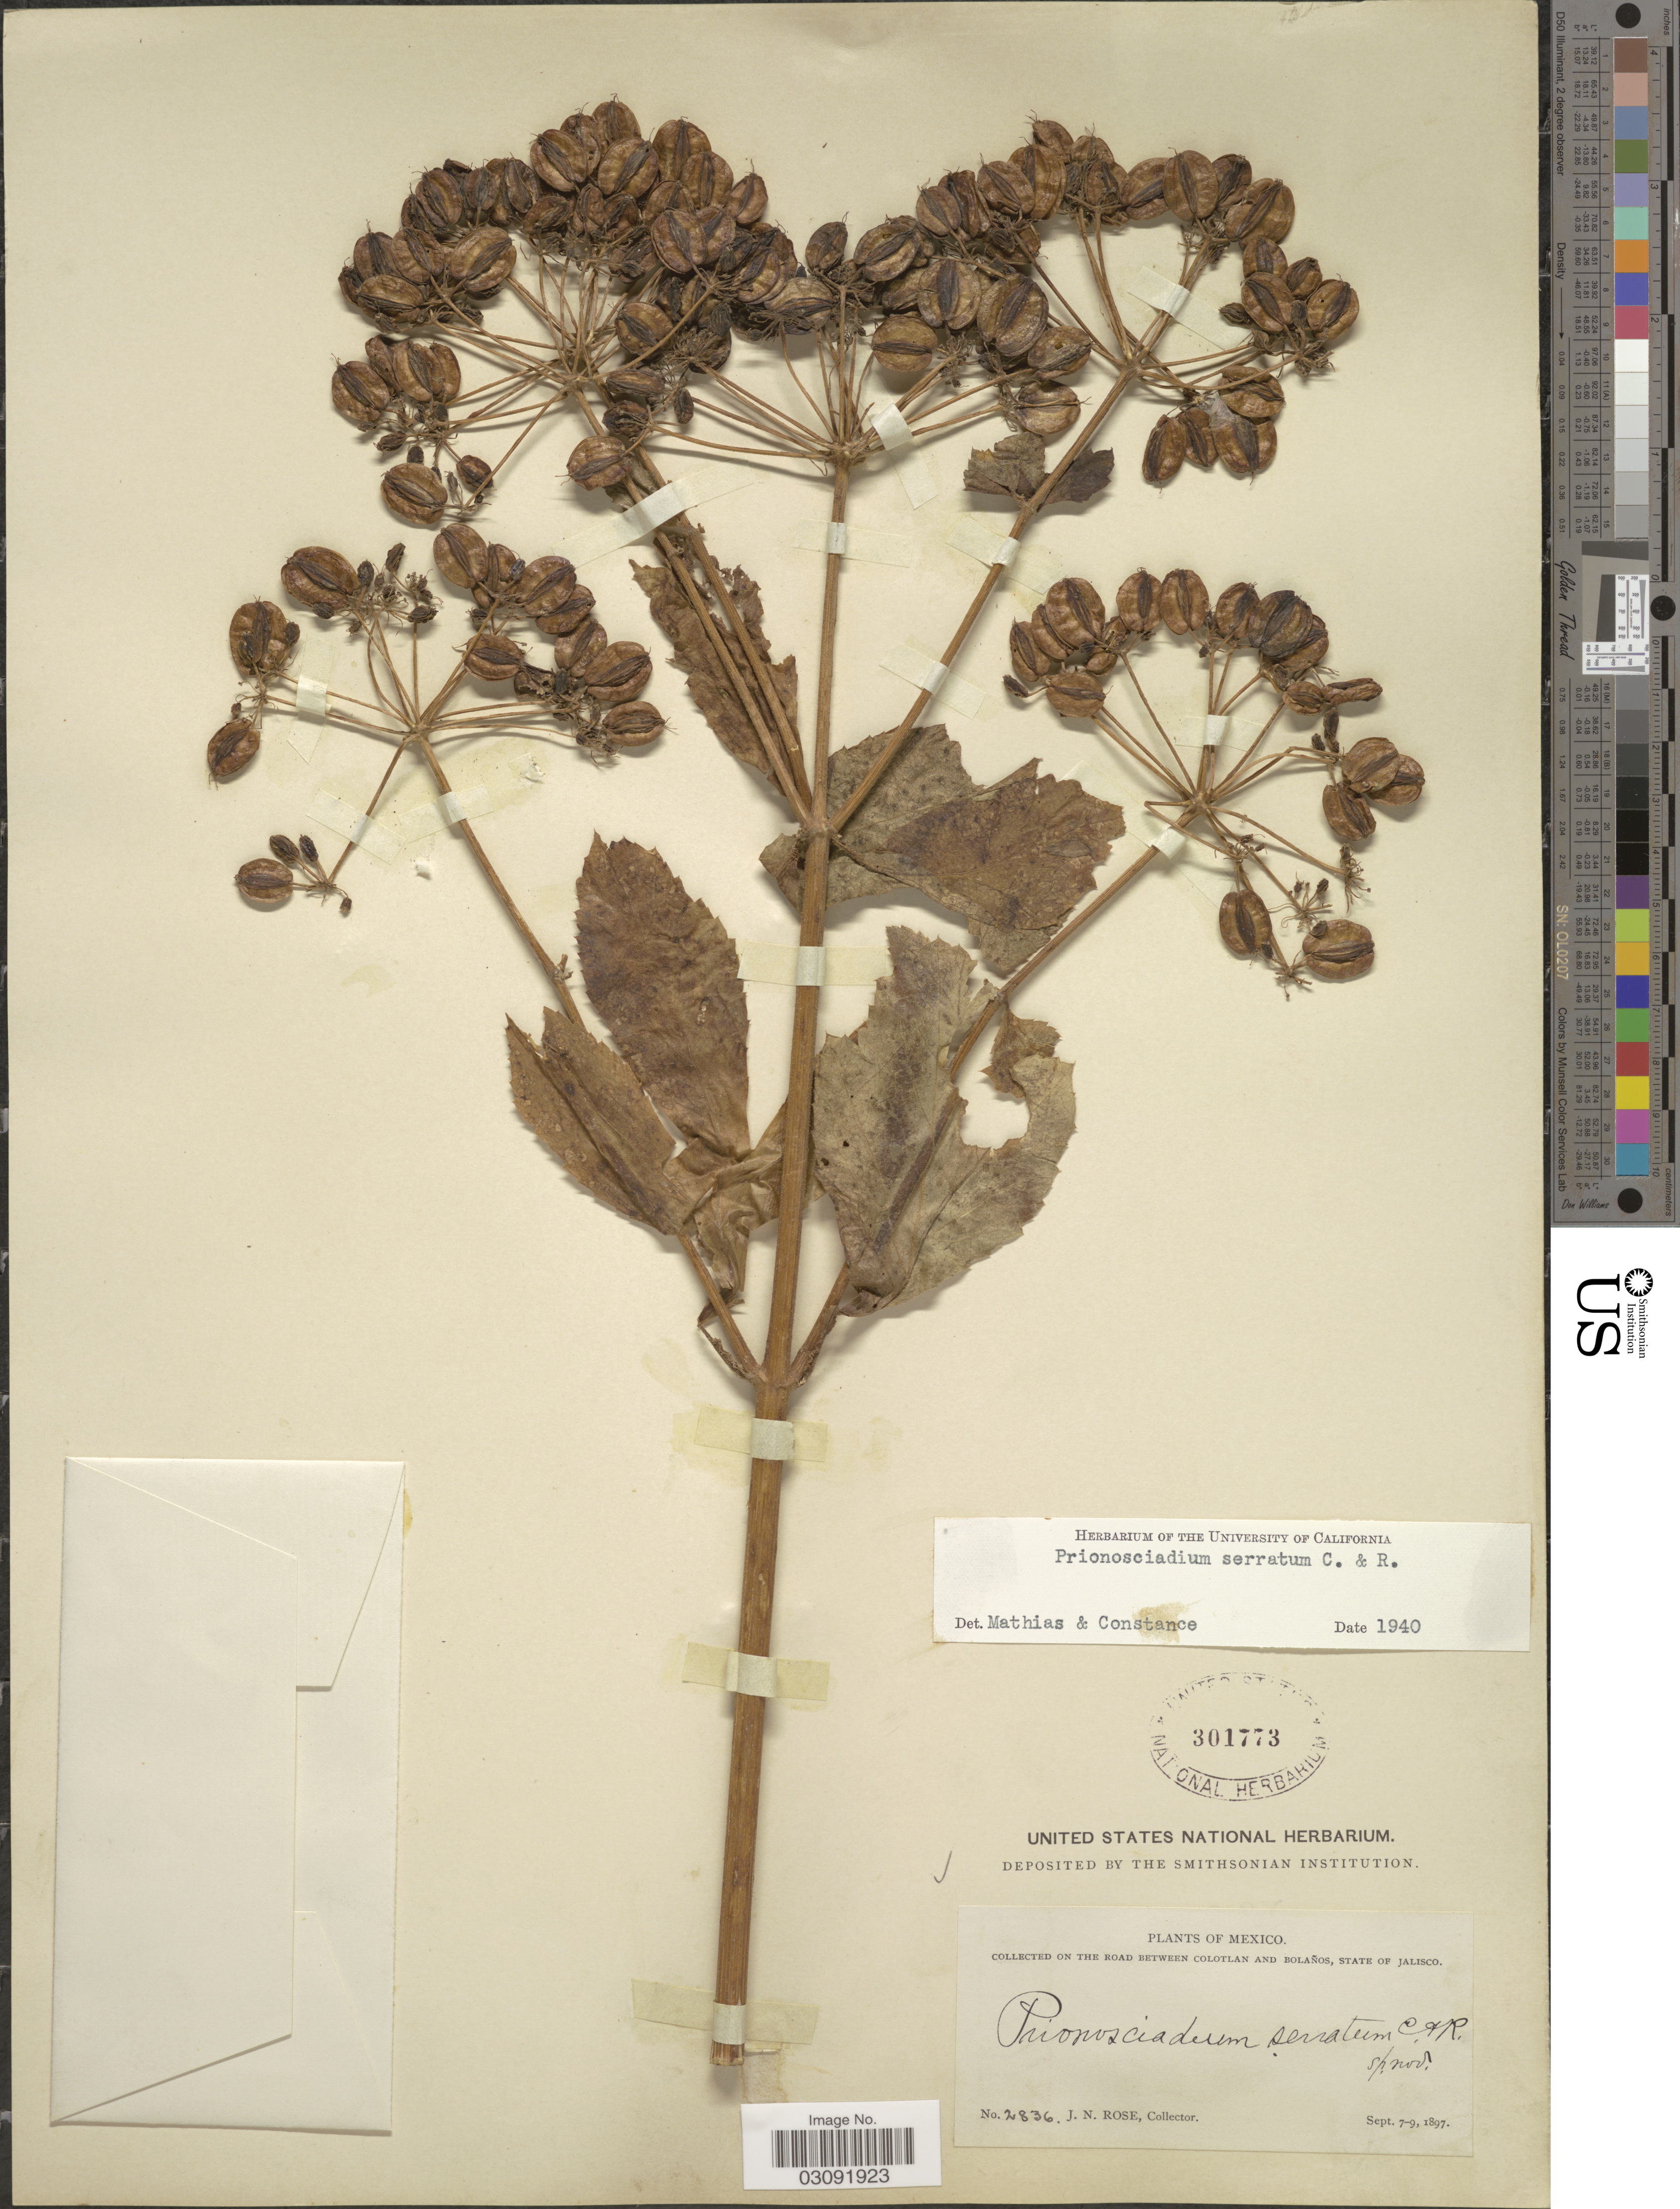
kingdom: Plantae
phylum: Tracheophyta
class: Magnoliopsida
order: Apiales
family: Apiaceae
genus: Prionosciadium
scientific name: Prionosciadium serratum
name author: J.M. Coult. & Rose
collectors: J. N. Rose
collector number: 2836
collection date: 1897-09-07/1897-09-09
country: Mexico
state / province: Jalisco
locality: On the road between Colotlan and Bolaños.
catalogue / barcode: US 301773